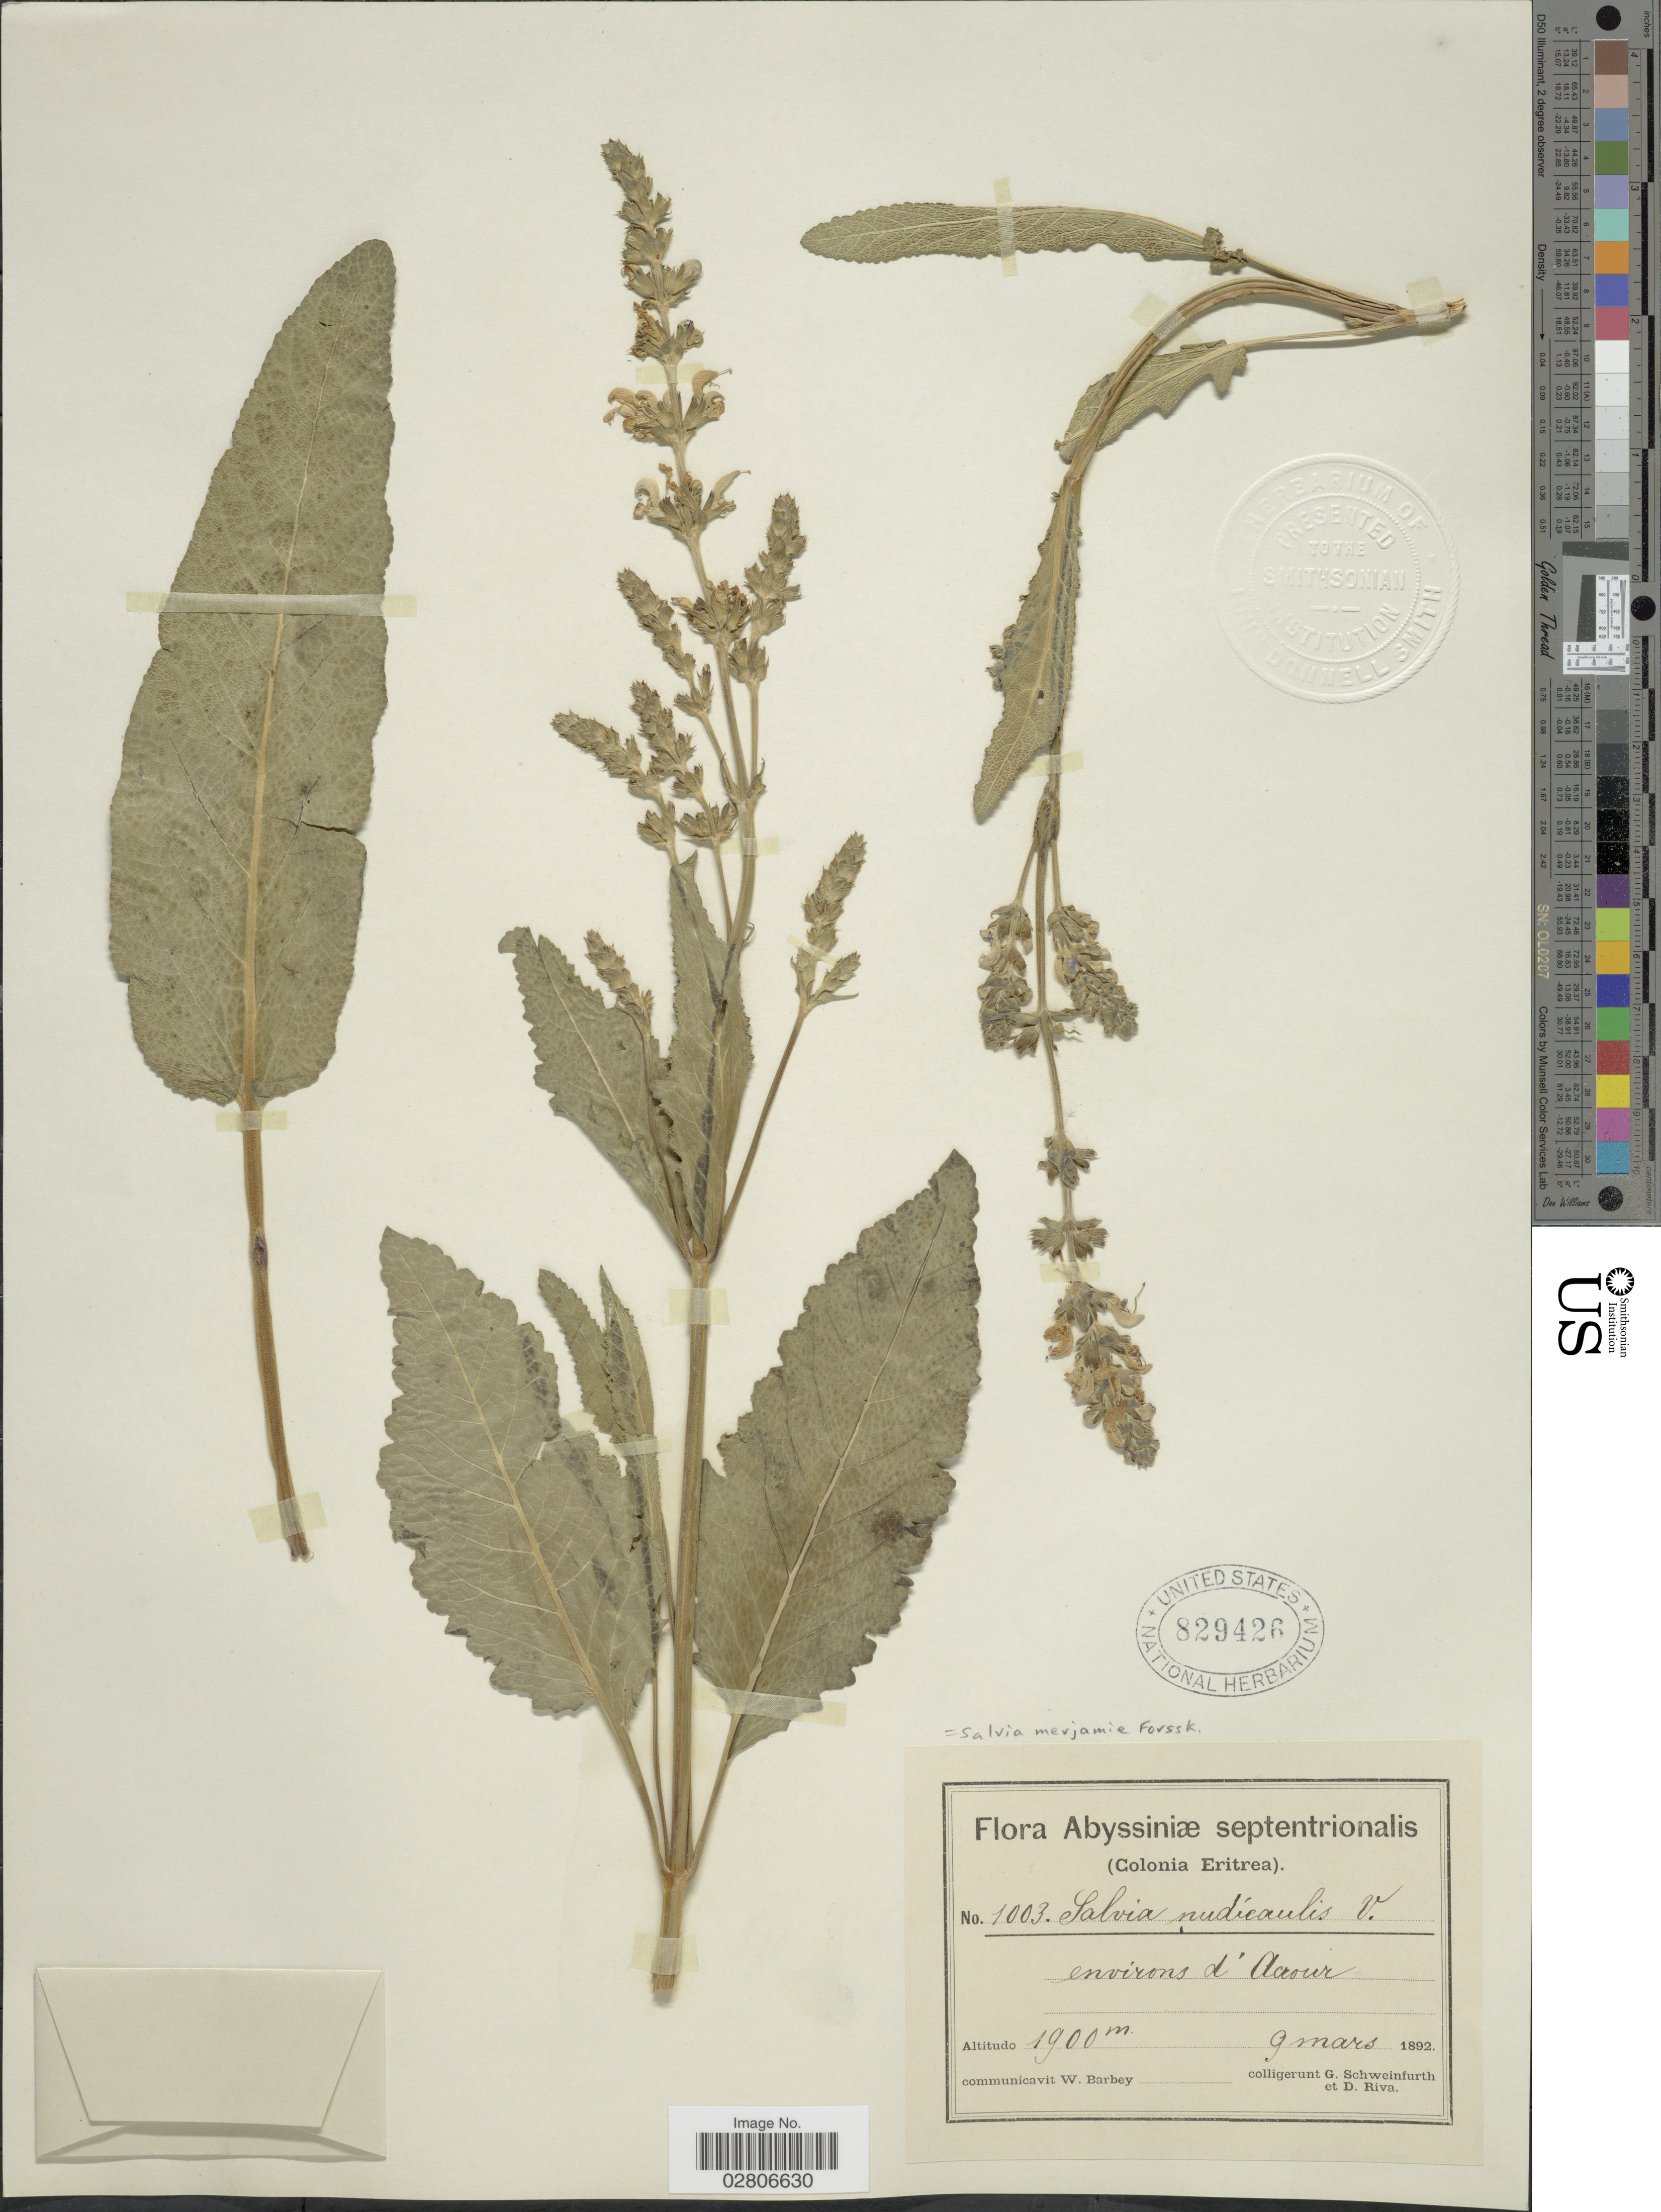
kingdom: Plantae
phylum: Tracheophyta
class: Magnoliopsida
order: Lamiales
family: Lamiaceae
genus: Salvia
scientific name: Salvia merjamie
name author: Forssk.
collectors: G. A. Schweinfurth (herbarium) & D. Riva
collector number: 1003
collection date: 1892-03-09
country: Eritrea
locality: Abyssiniæ septentrionalis (Colonia Eritrea), environs d'Acrour.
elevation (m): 1900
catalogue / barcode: US 829426